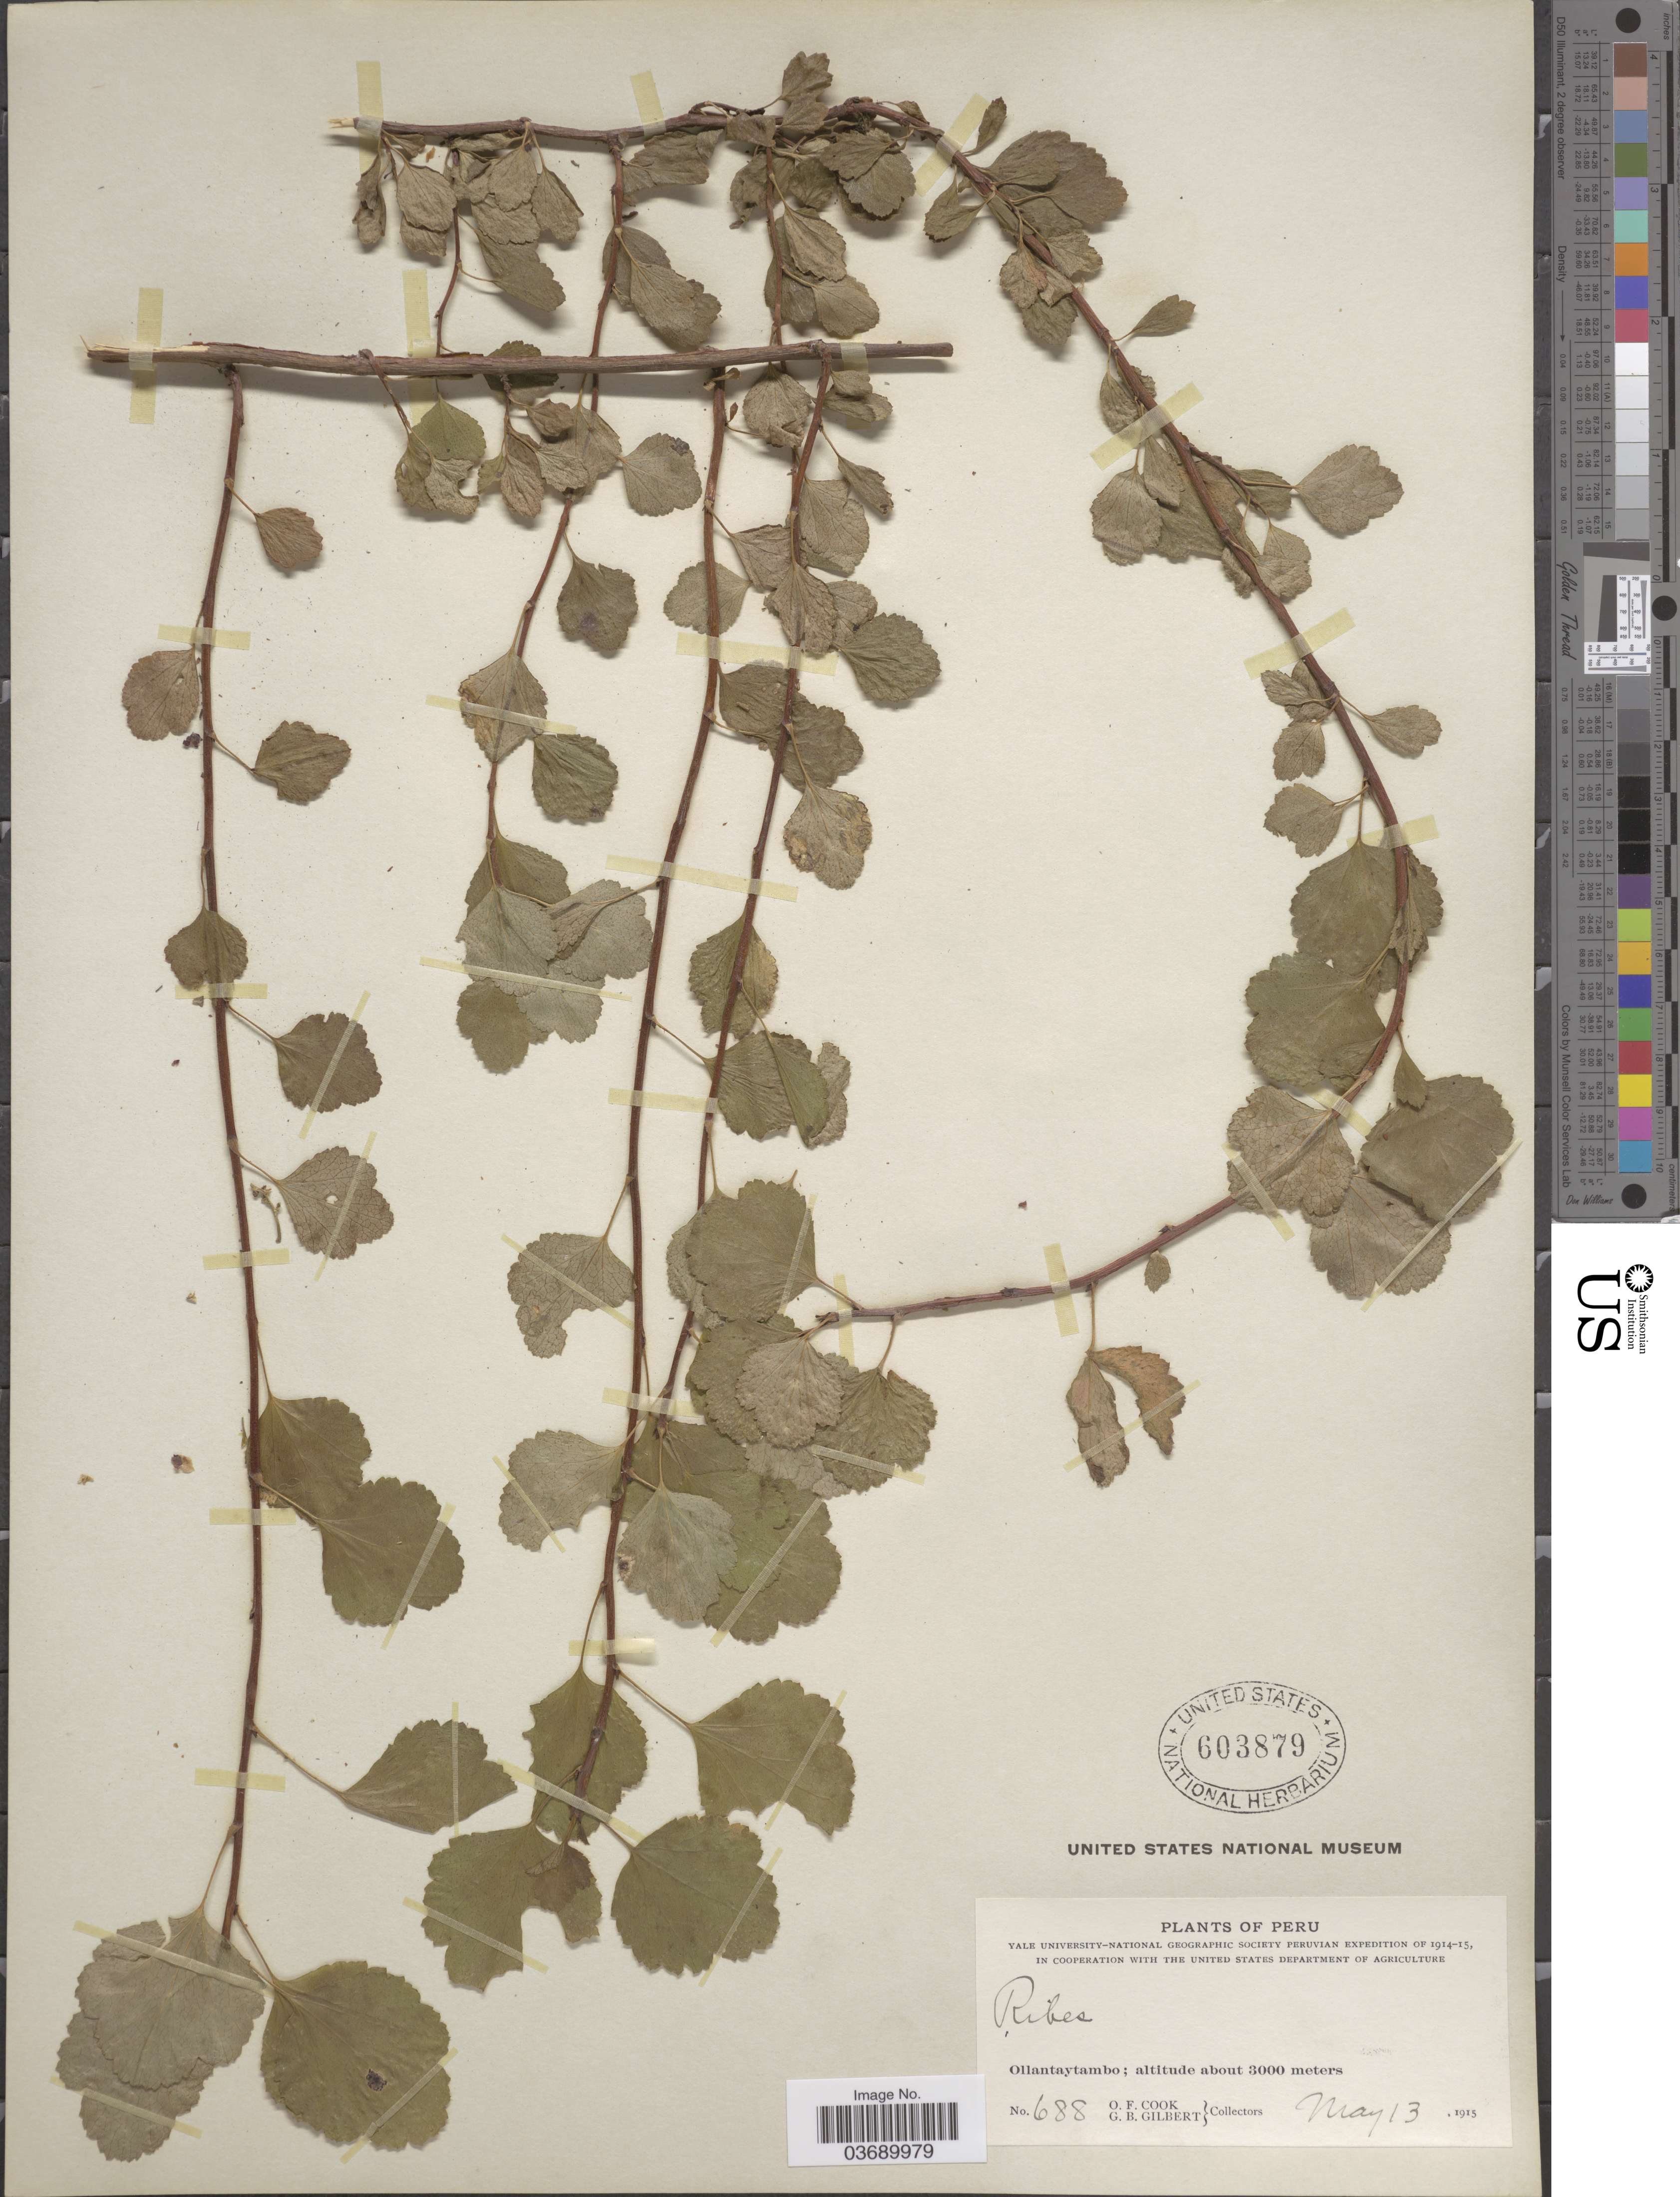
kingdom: Plantae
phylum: Tracheophyta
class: Magnoliopsida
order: Saxifragales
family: Grossulariaceae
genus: Ribes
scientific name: Ribes sp.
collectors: O. F. Cook & G. B. Gilbert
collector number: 688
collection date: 1915-05-13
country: Peru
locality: Ollantaytambo.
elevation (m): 3000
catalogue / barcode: US 603879